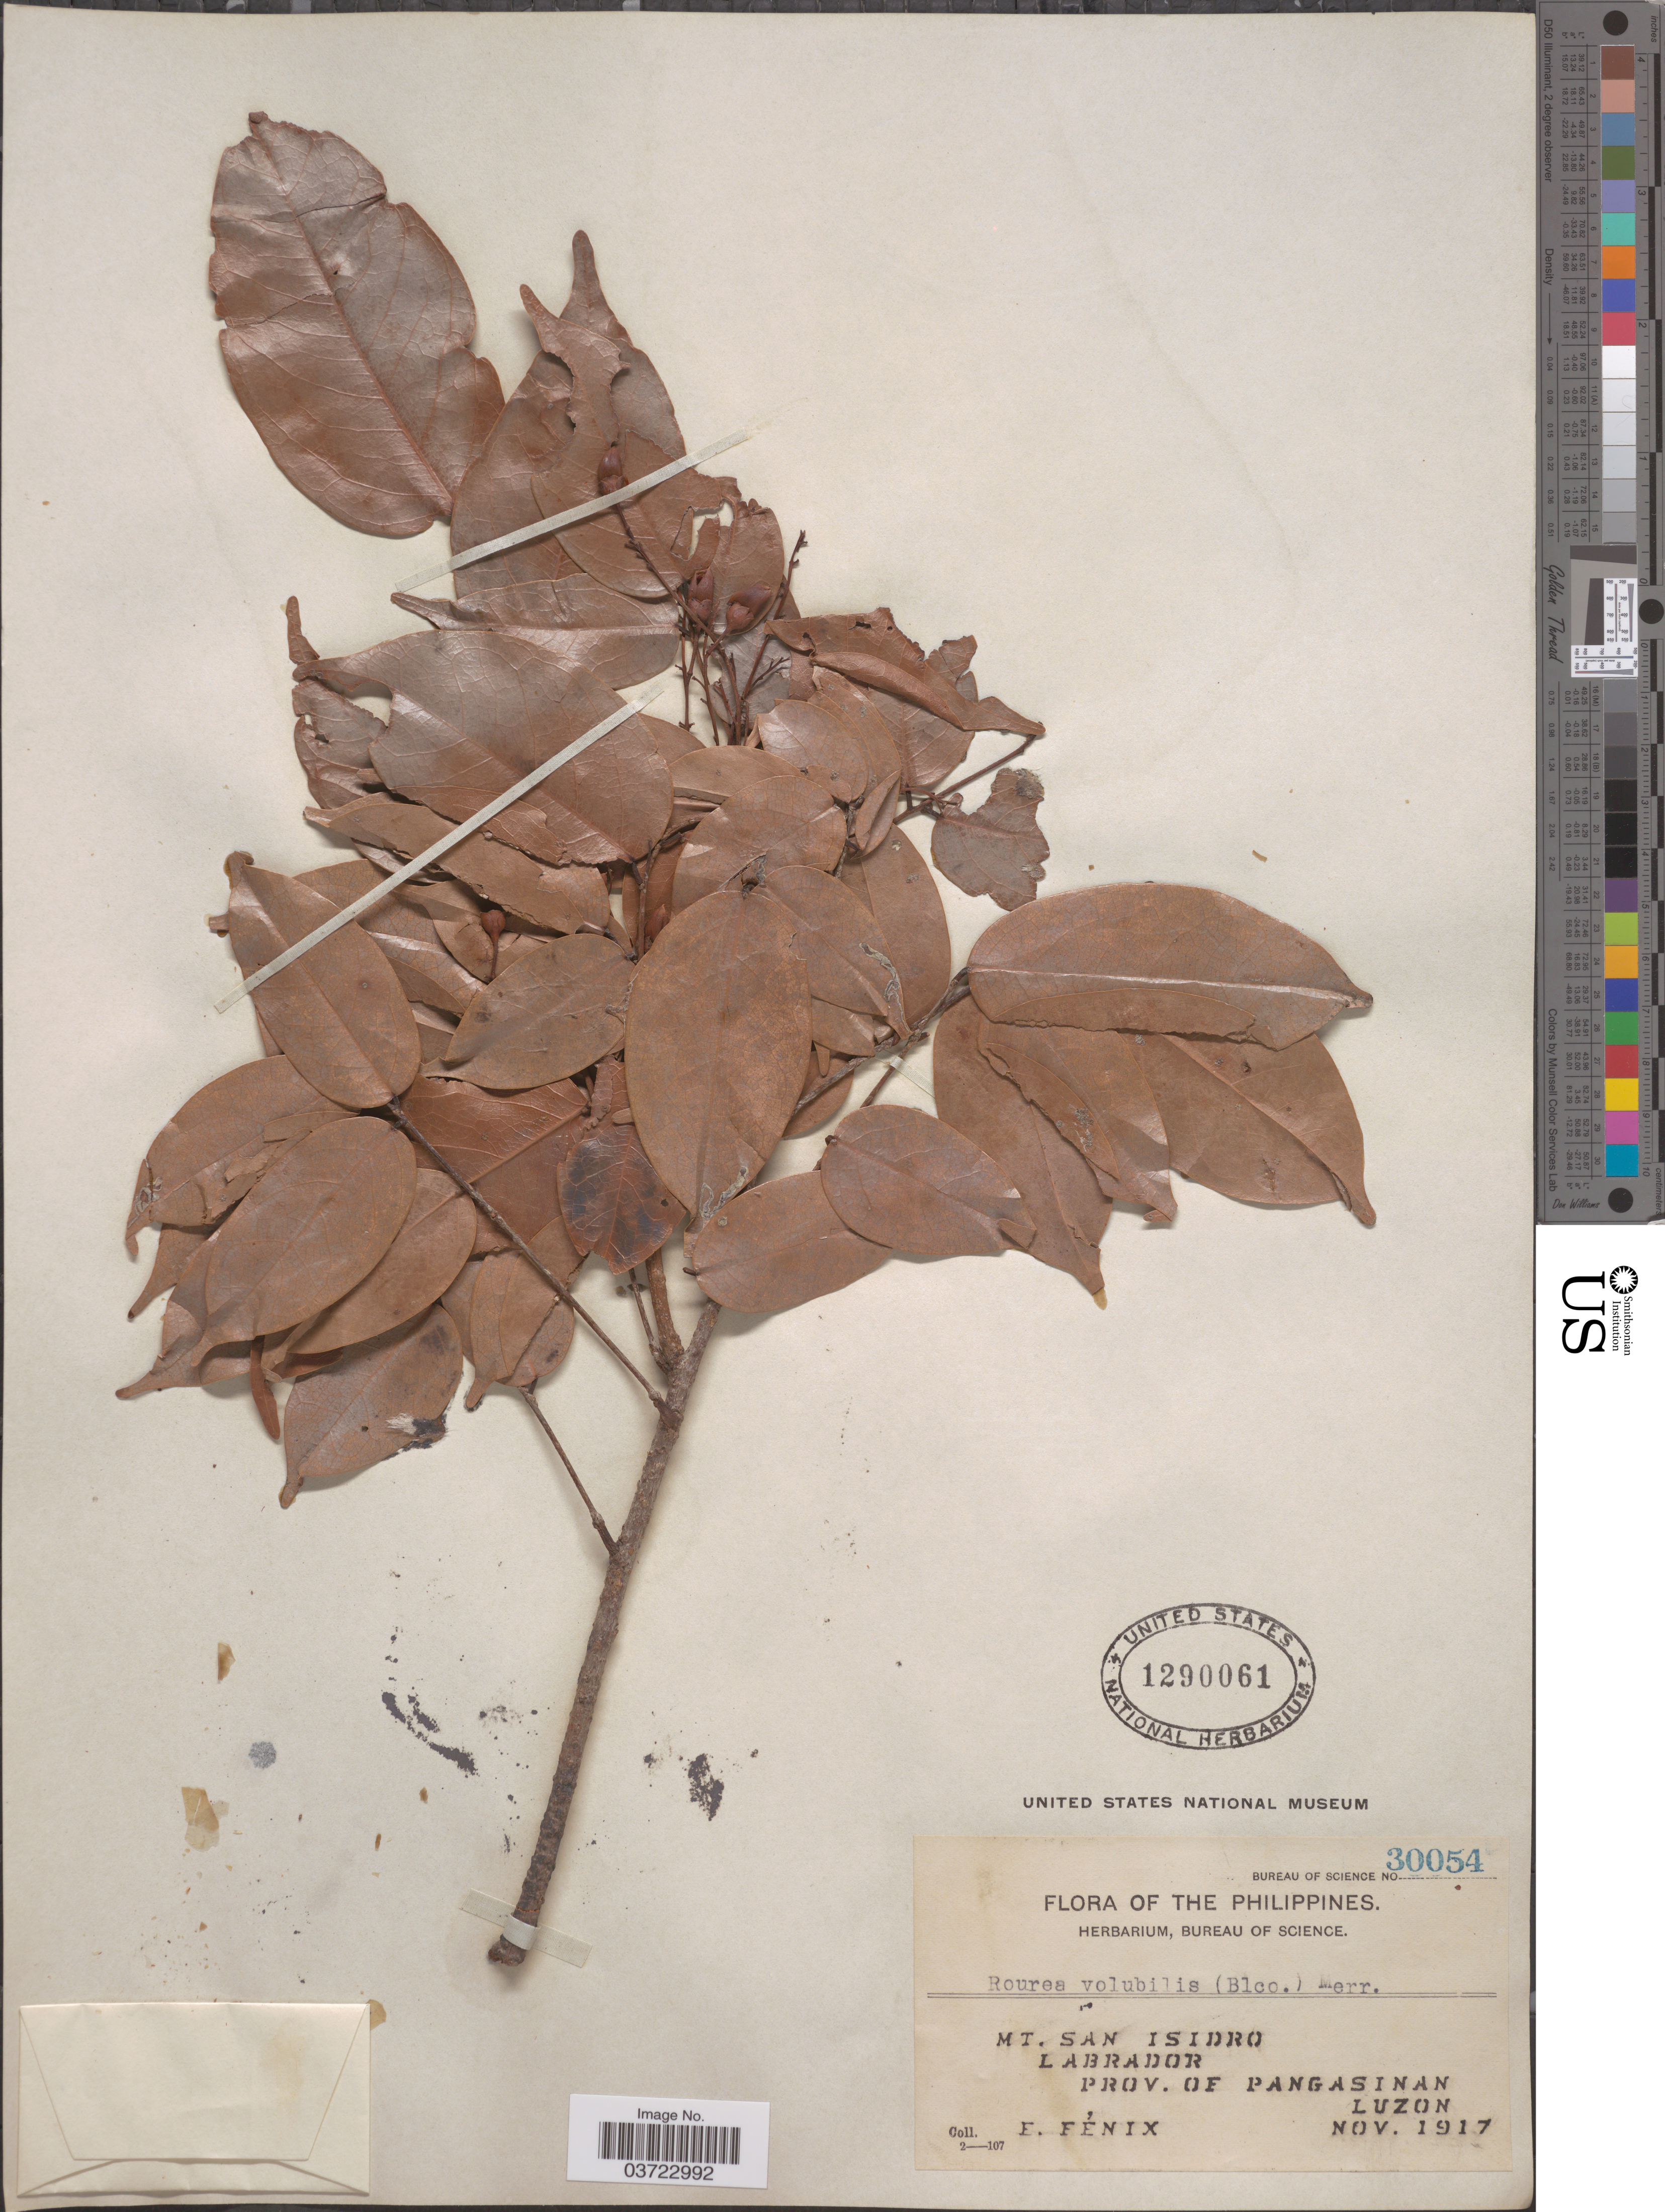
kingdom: Plantae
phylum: Tracheophyta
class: Magnoliopsida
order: Oxalidales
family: Connaraceae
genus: Rourea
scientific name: Rourea volubilis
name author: Merr.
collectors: E. Fénix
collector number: Bureau of Science 30054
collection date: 1917-11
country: Philippines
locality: Mt. San Isidro. Labrador. Prov. of Pangasinan. Luzon.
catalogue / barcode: US 1290061